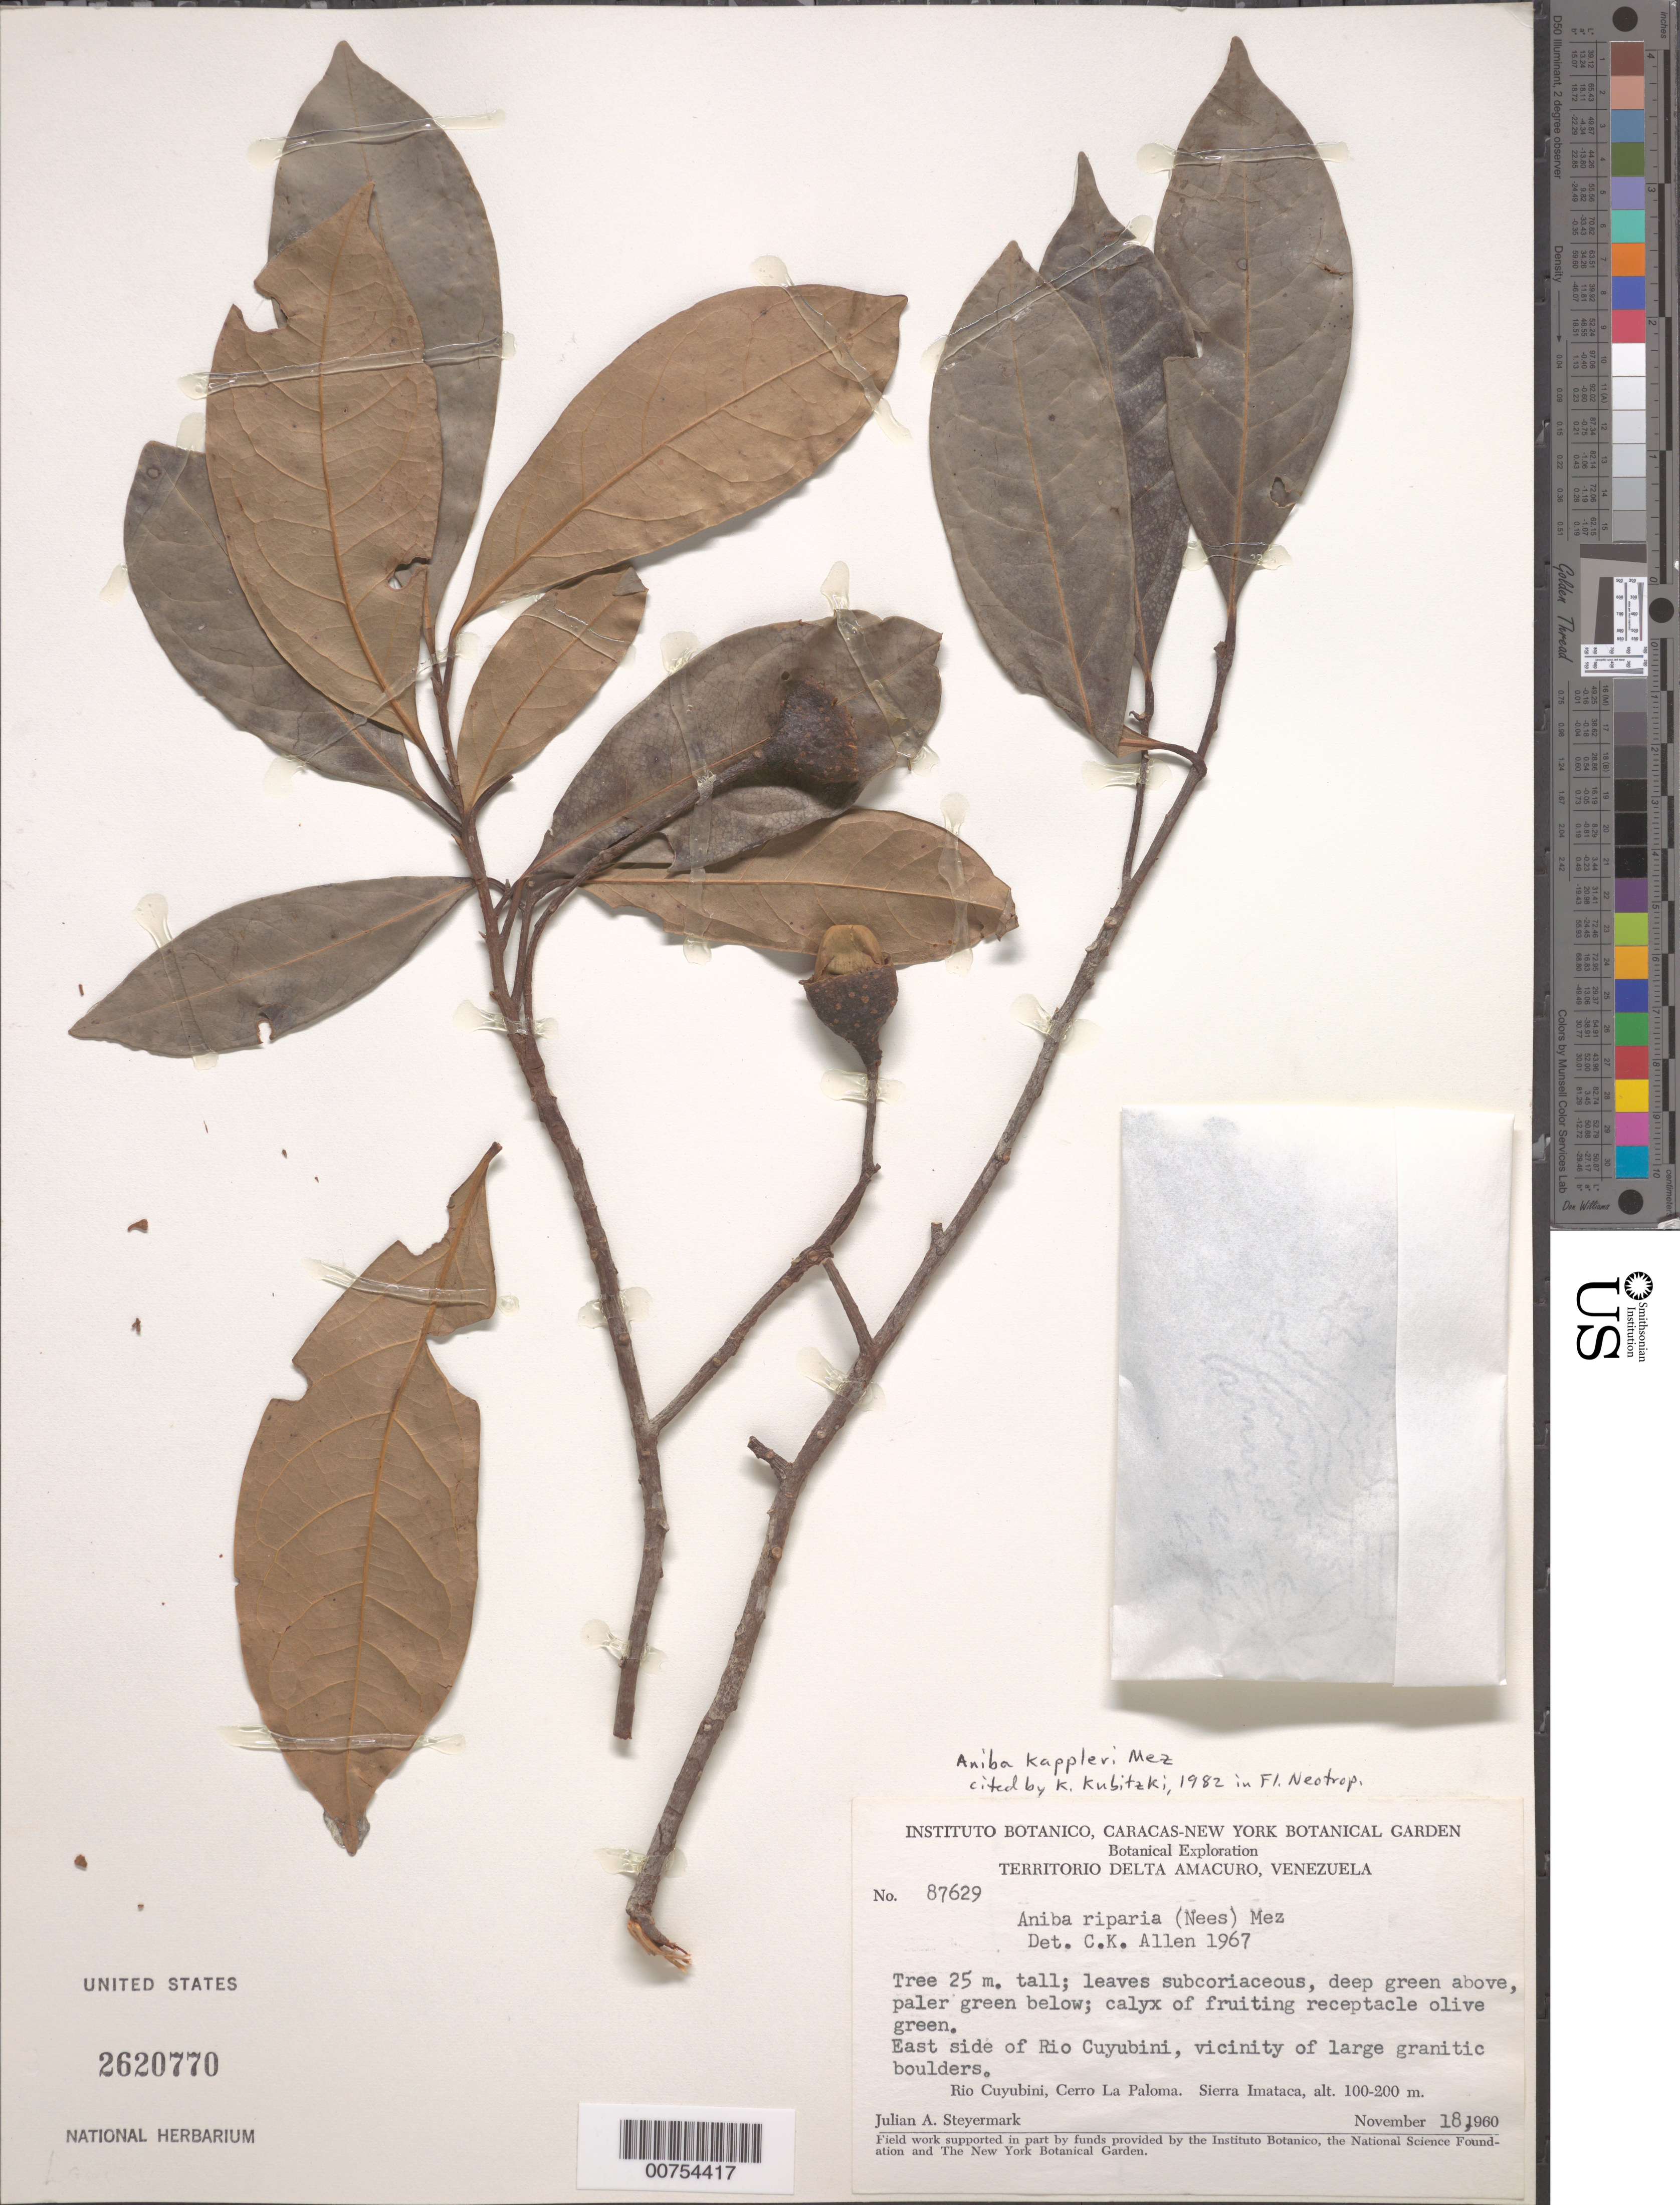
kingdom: Plantae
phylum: Tracheophyta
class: Magnoliopsida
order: Laurales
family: Lauraceae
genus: Aniba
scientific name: Aniba kappleri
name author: Mez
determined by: Kubitzki, Klaus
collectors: J. Steyermark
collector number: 87629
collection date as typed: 18-Nov-60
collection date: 1960-11-18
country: Venezuela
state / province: Delta Amacuro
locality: Río Cuyubini, E side; Cerro La Paloma, Sierra Imataca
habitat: Large granitic boulders along river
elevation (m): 100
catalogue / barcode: US 2620770